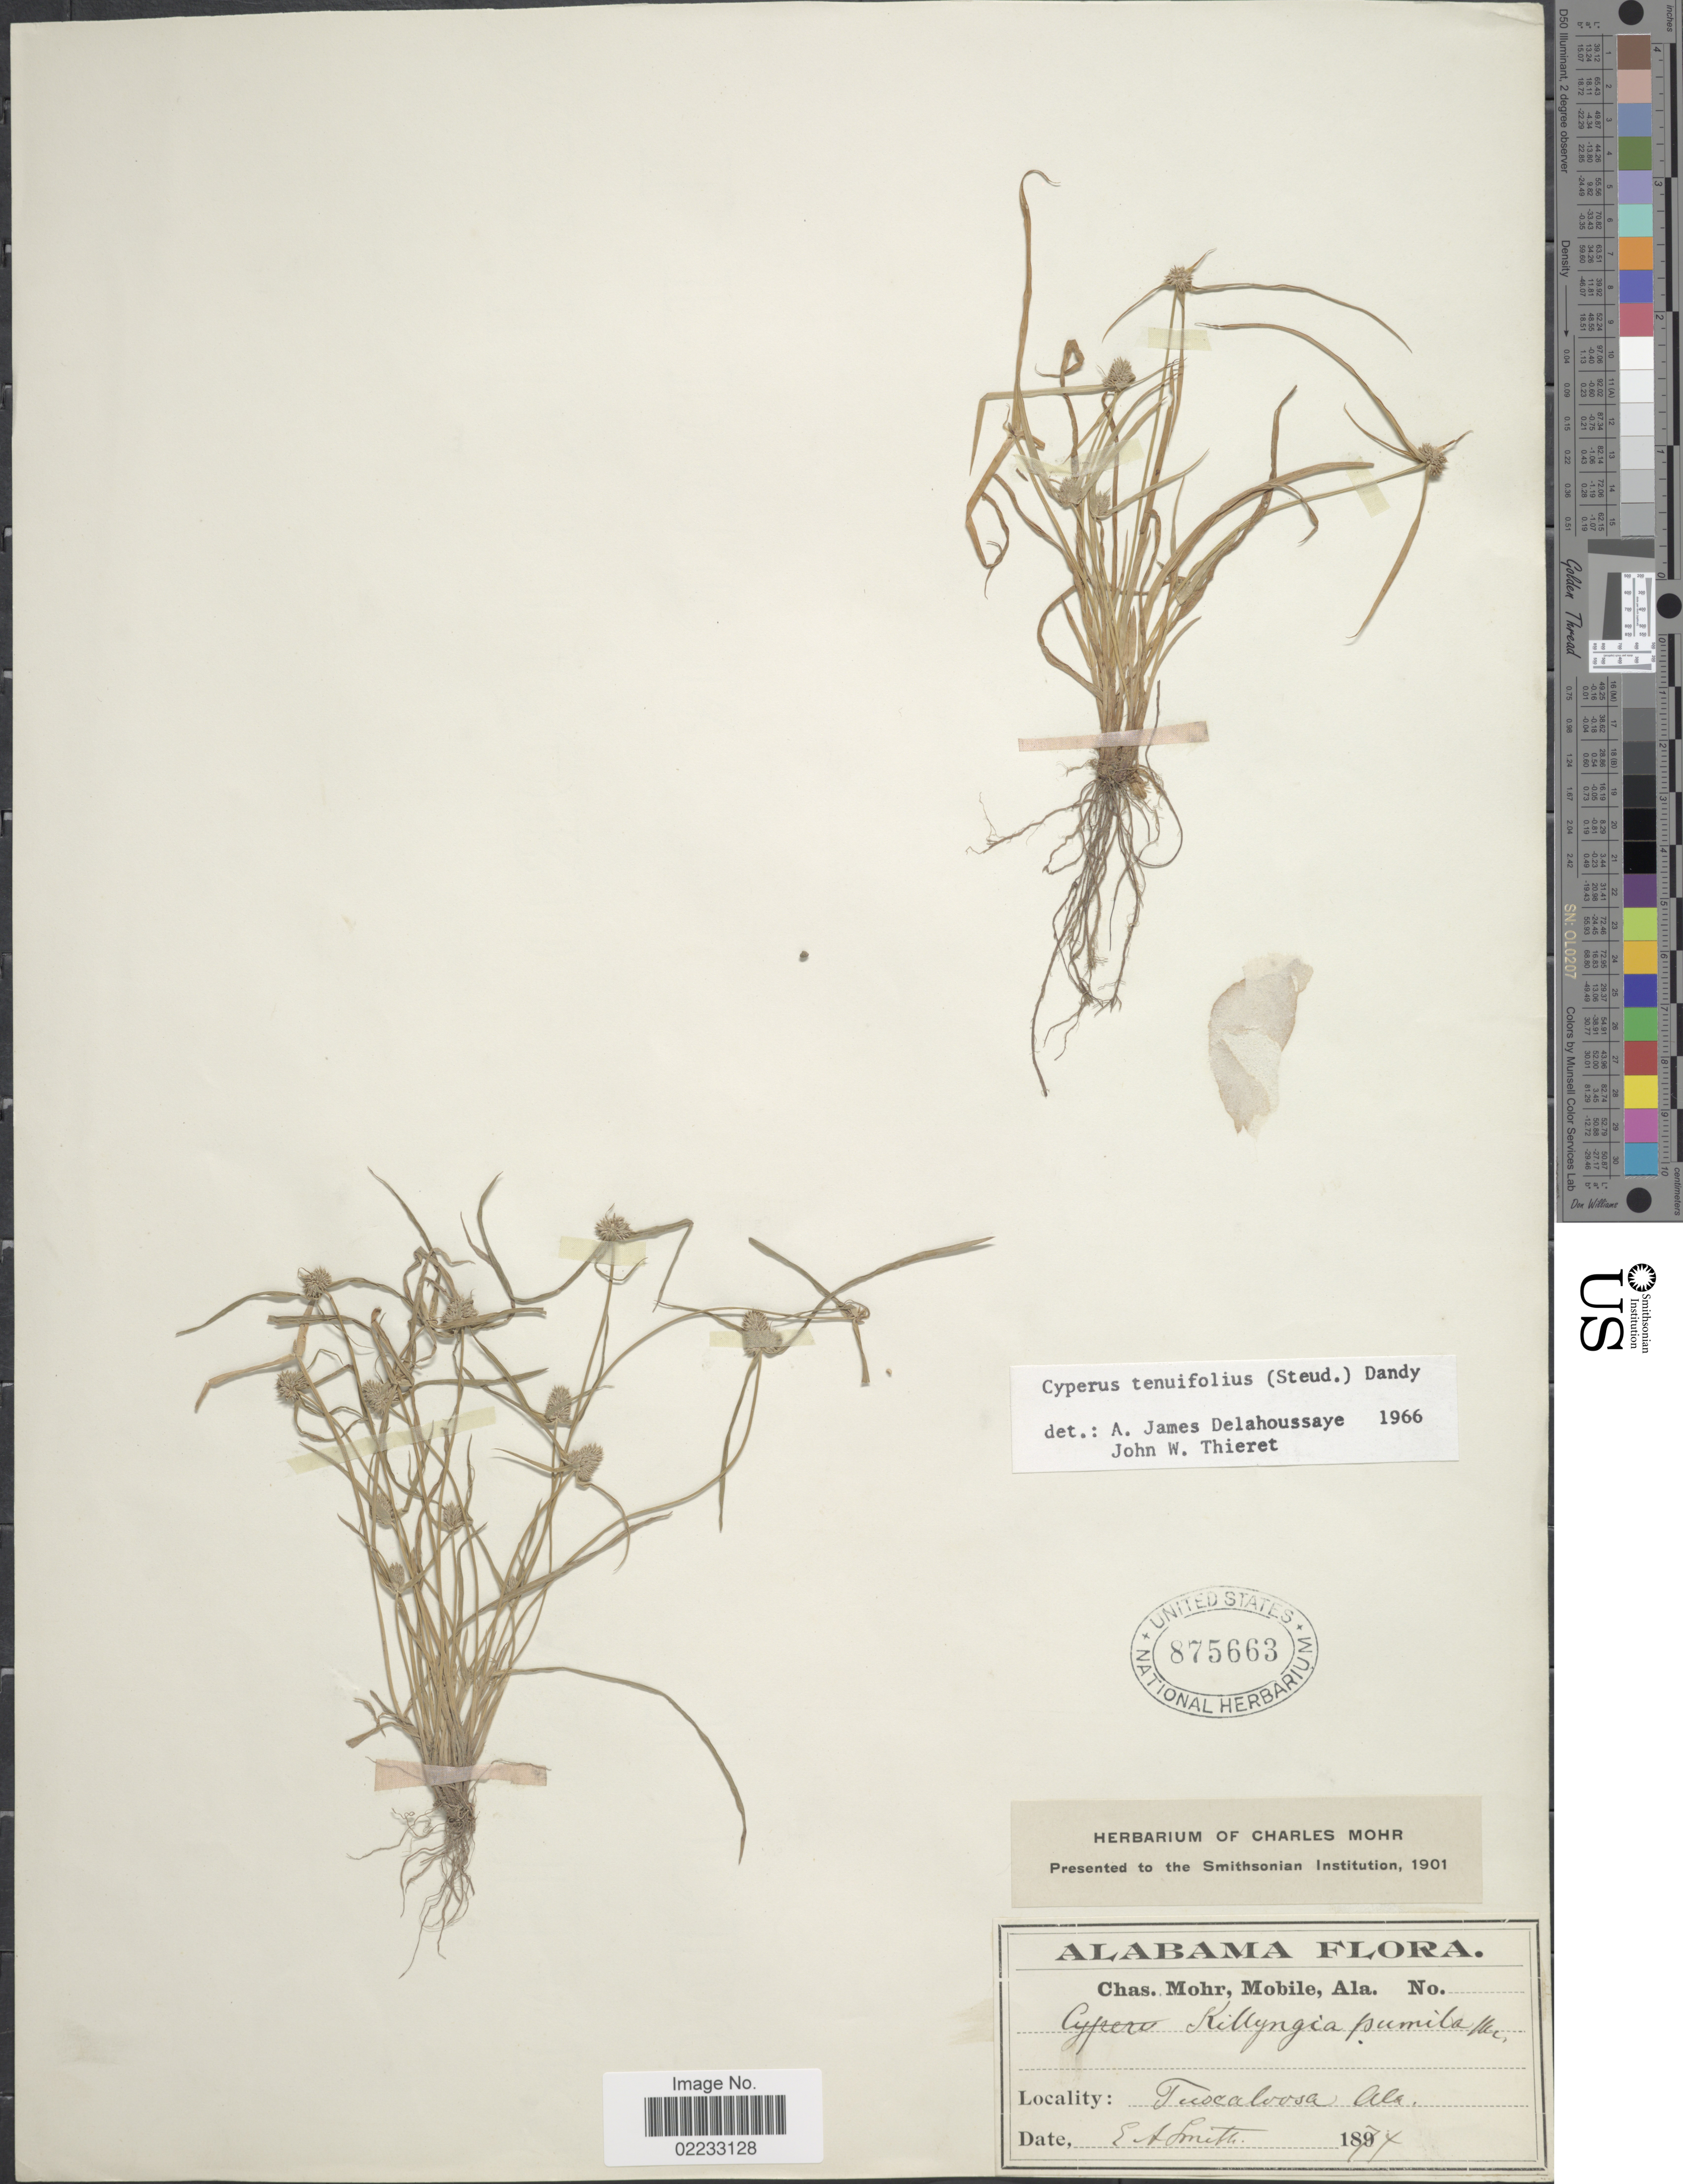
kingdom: Plantae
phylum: Tracheophyta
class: Liliopsida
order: Poales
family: Cyperaceae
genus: Cyperus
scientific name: Cyperus hortensis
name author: (Salzm. ex Steud.) Dorr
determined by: Strong, Mark T., (BOT), Smithsonian Institution - National Museum of Natural History (UNITED STATES)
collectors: E. A. Smith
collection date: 1874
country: United States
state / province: Alabama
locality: Tuscaloosa, Ala.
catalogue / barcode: US 875663